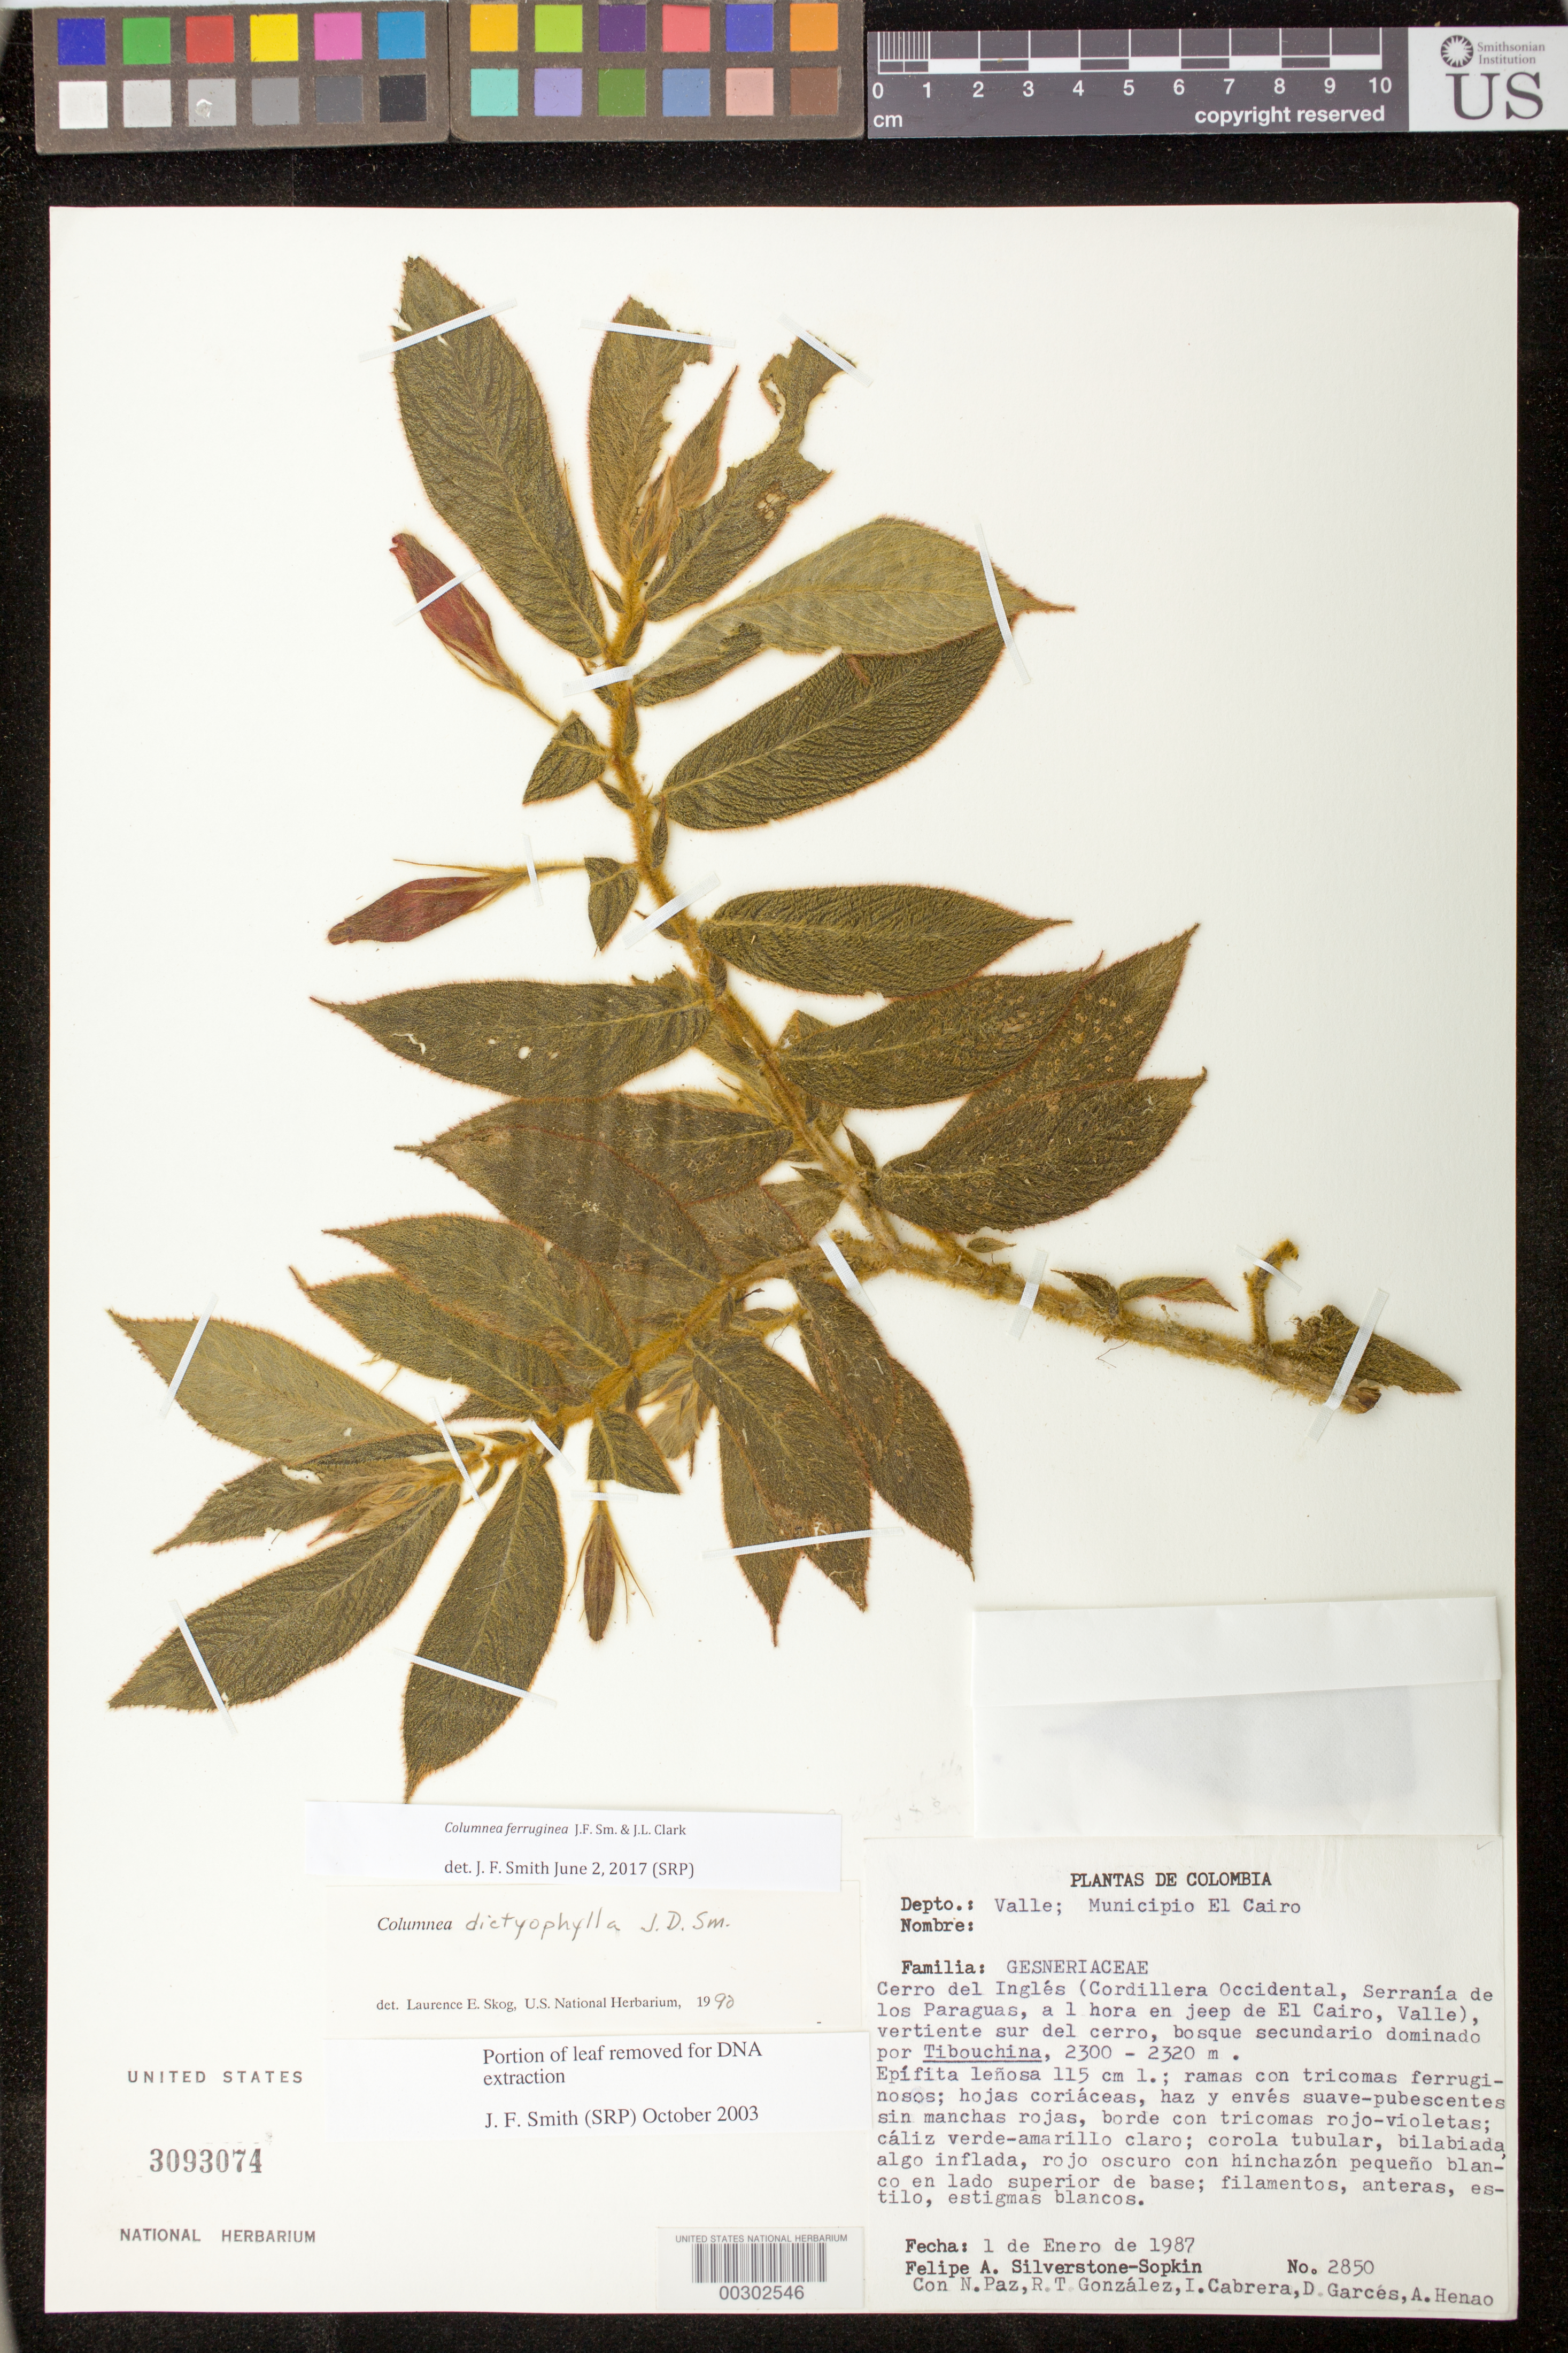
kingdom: Plantae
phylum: Tracheophyta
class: Magnoliopsida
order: Lamiales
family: Gesneriaceae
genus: Columnea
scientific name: Columnea ferruginea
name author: J.F. Sm. & J.L. Clark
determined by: Smith, J. F.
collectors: P. A. Silverstone-Sopkin, N. Paz, R. Gonzalez, I. Cabrera, D. Garces & A. Henao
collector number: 2850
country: Colombia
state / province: Valle del Cauca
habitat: vertiente sur del cerro, bosque secundario dominado por Tibouchina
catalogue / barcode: US 3093074